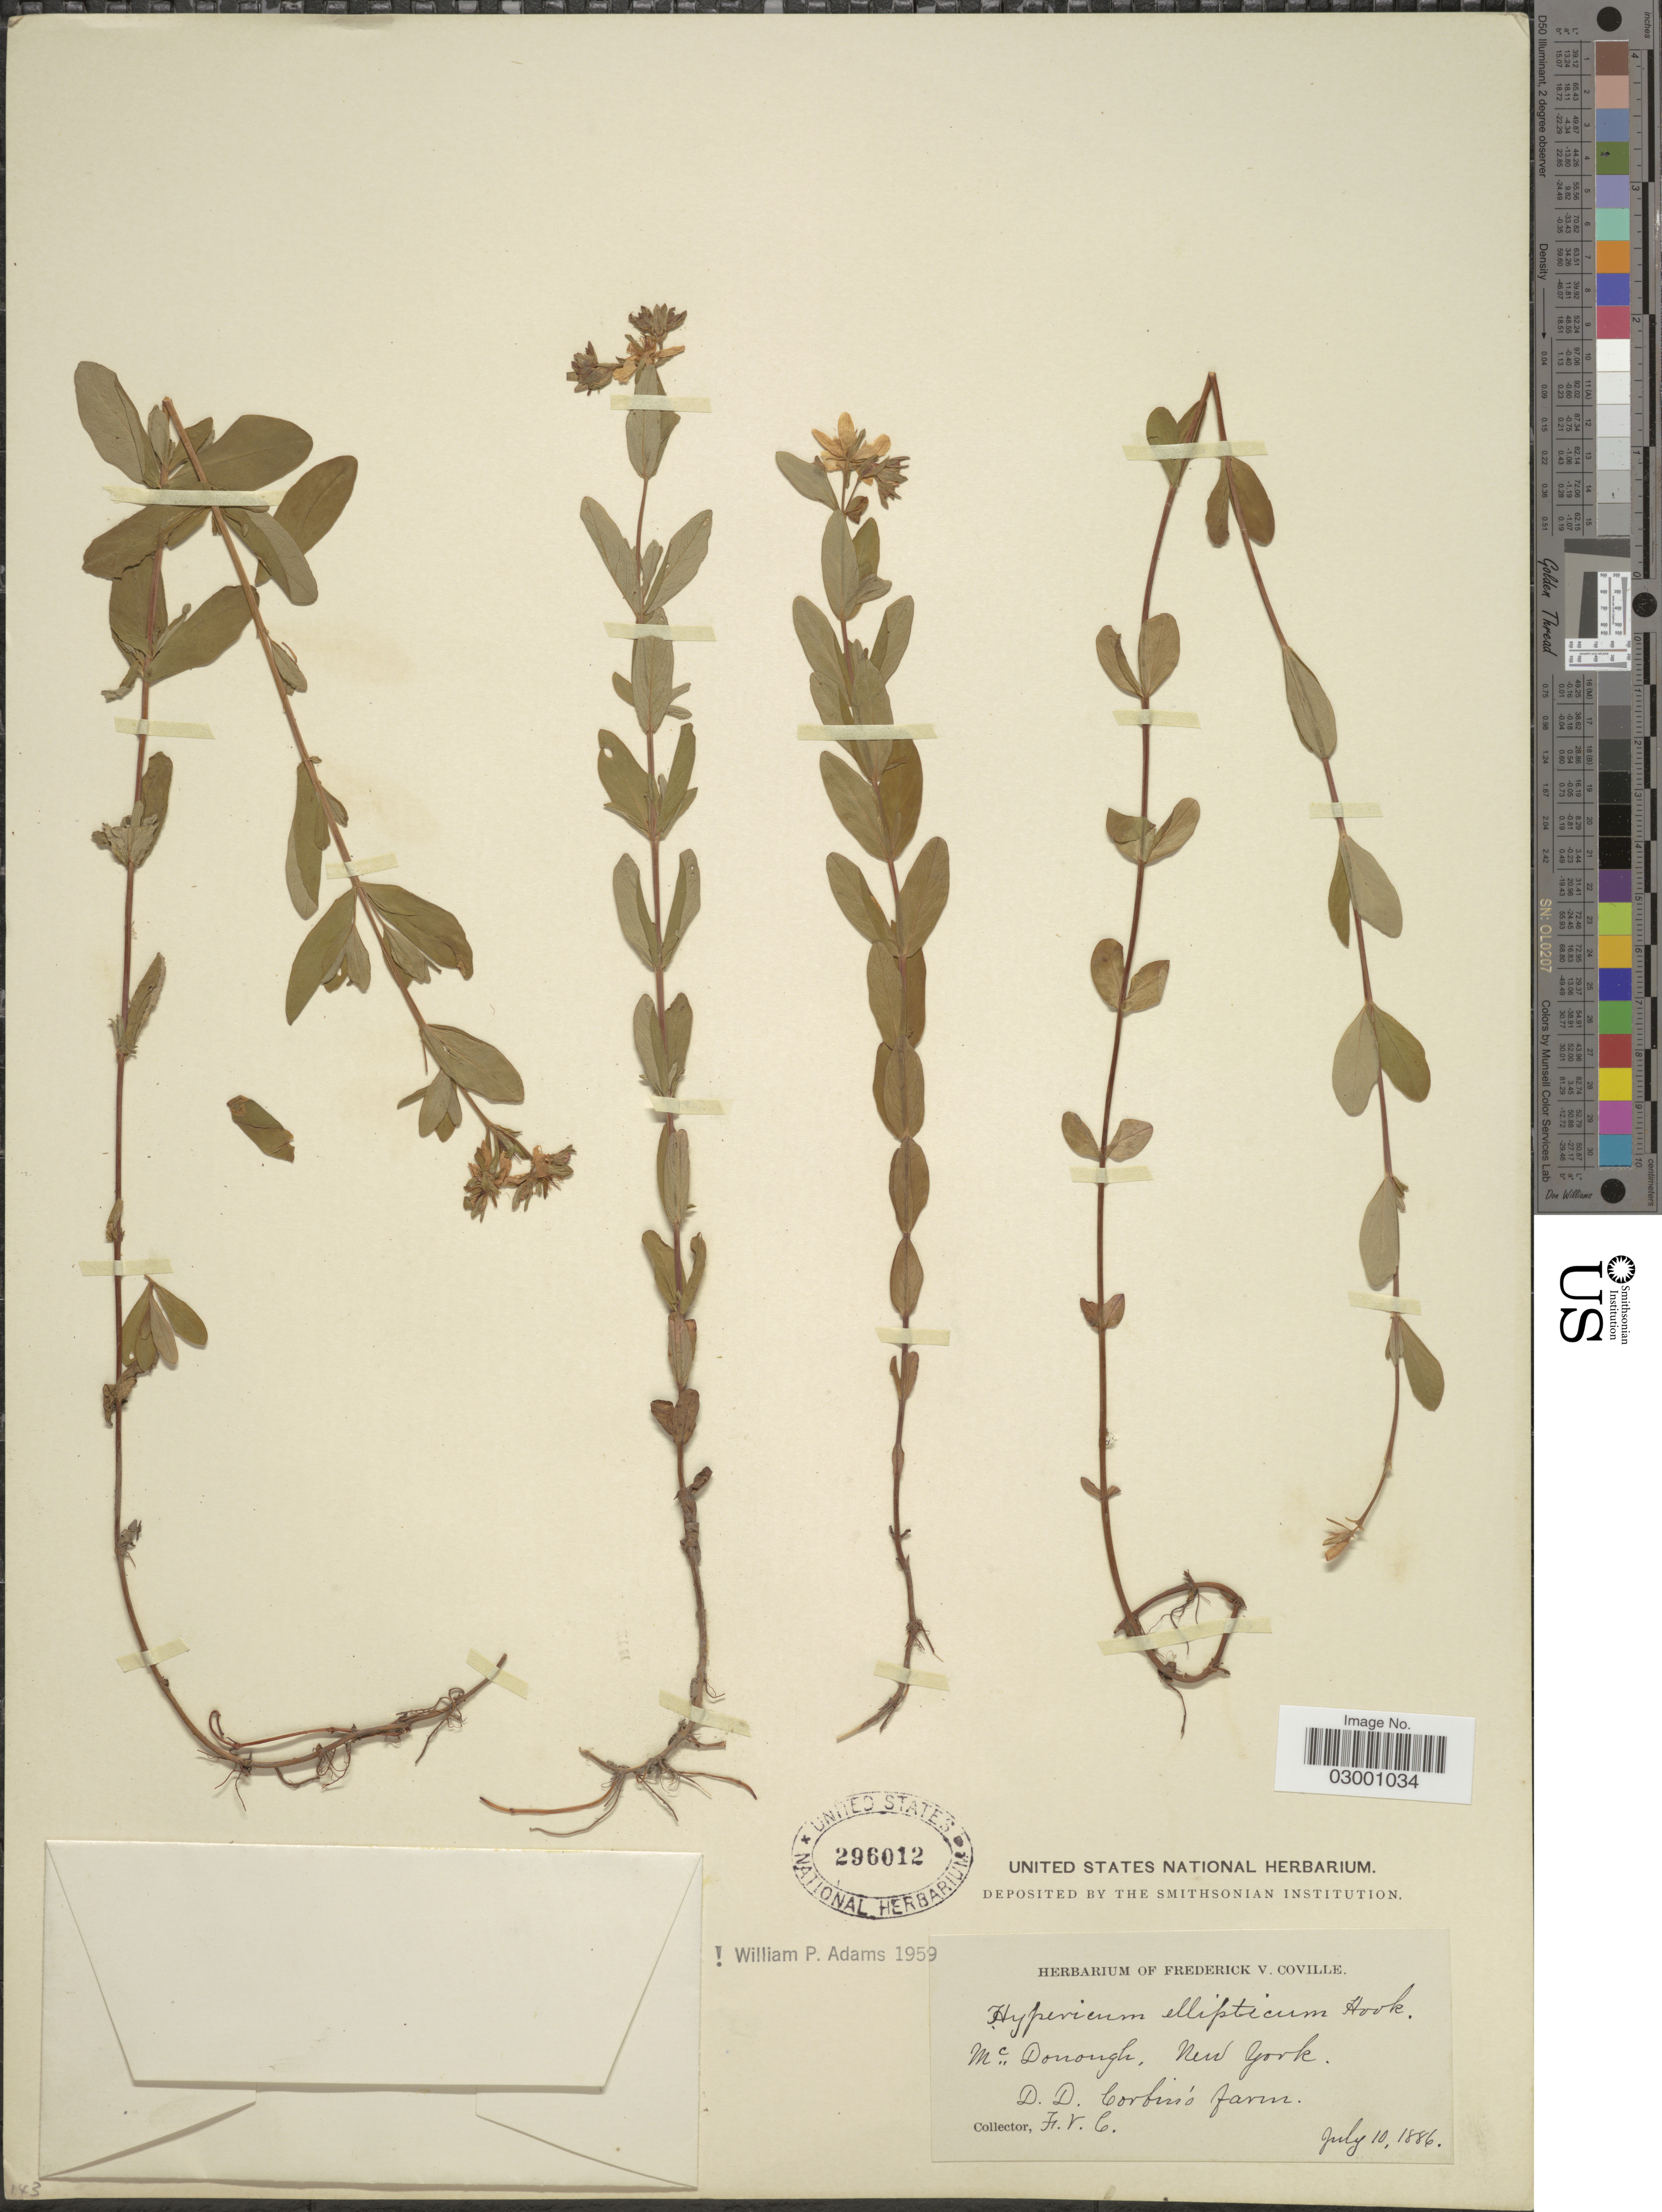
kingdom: Plantae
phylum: Tracheophyta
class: Magnoliopsida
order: Malpighiales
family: Hypericaceae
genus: Hypericum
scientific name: Hypericum ellipticum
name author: Hook.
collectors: F. V. Coville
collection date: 1886-07-10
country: United States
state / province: New York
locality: McDonough, D.D. Corbuis Farm.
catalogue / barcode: US 296012